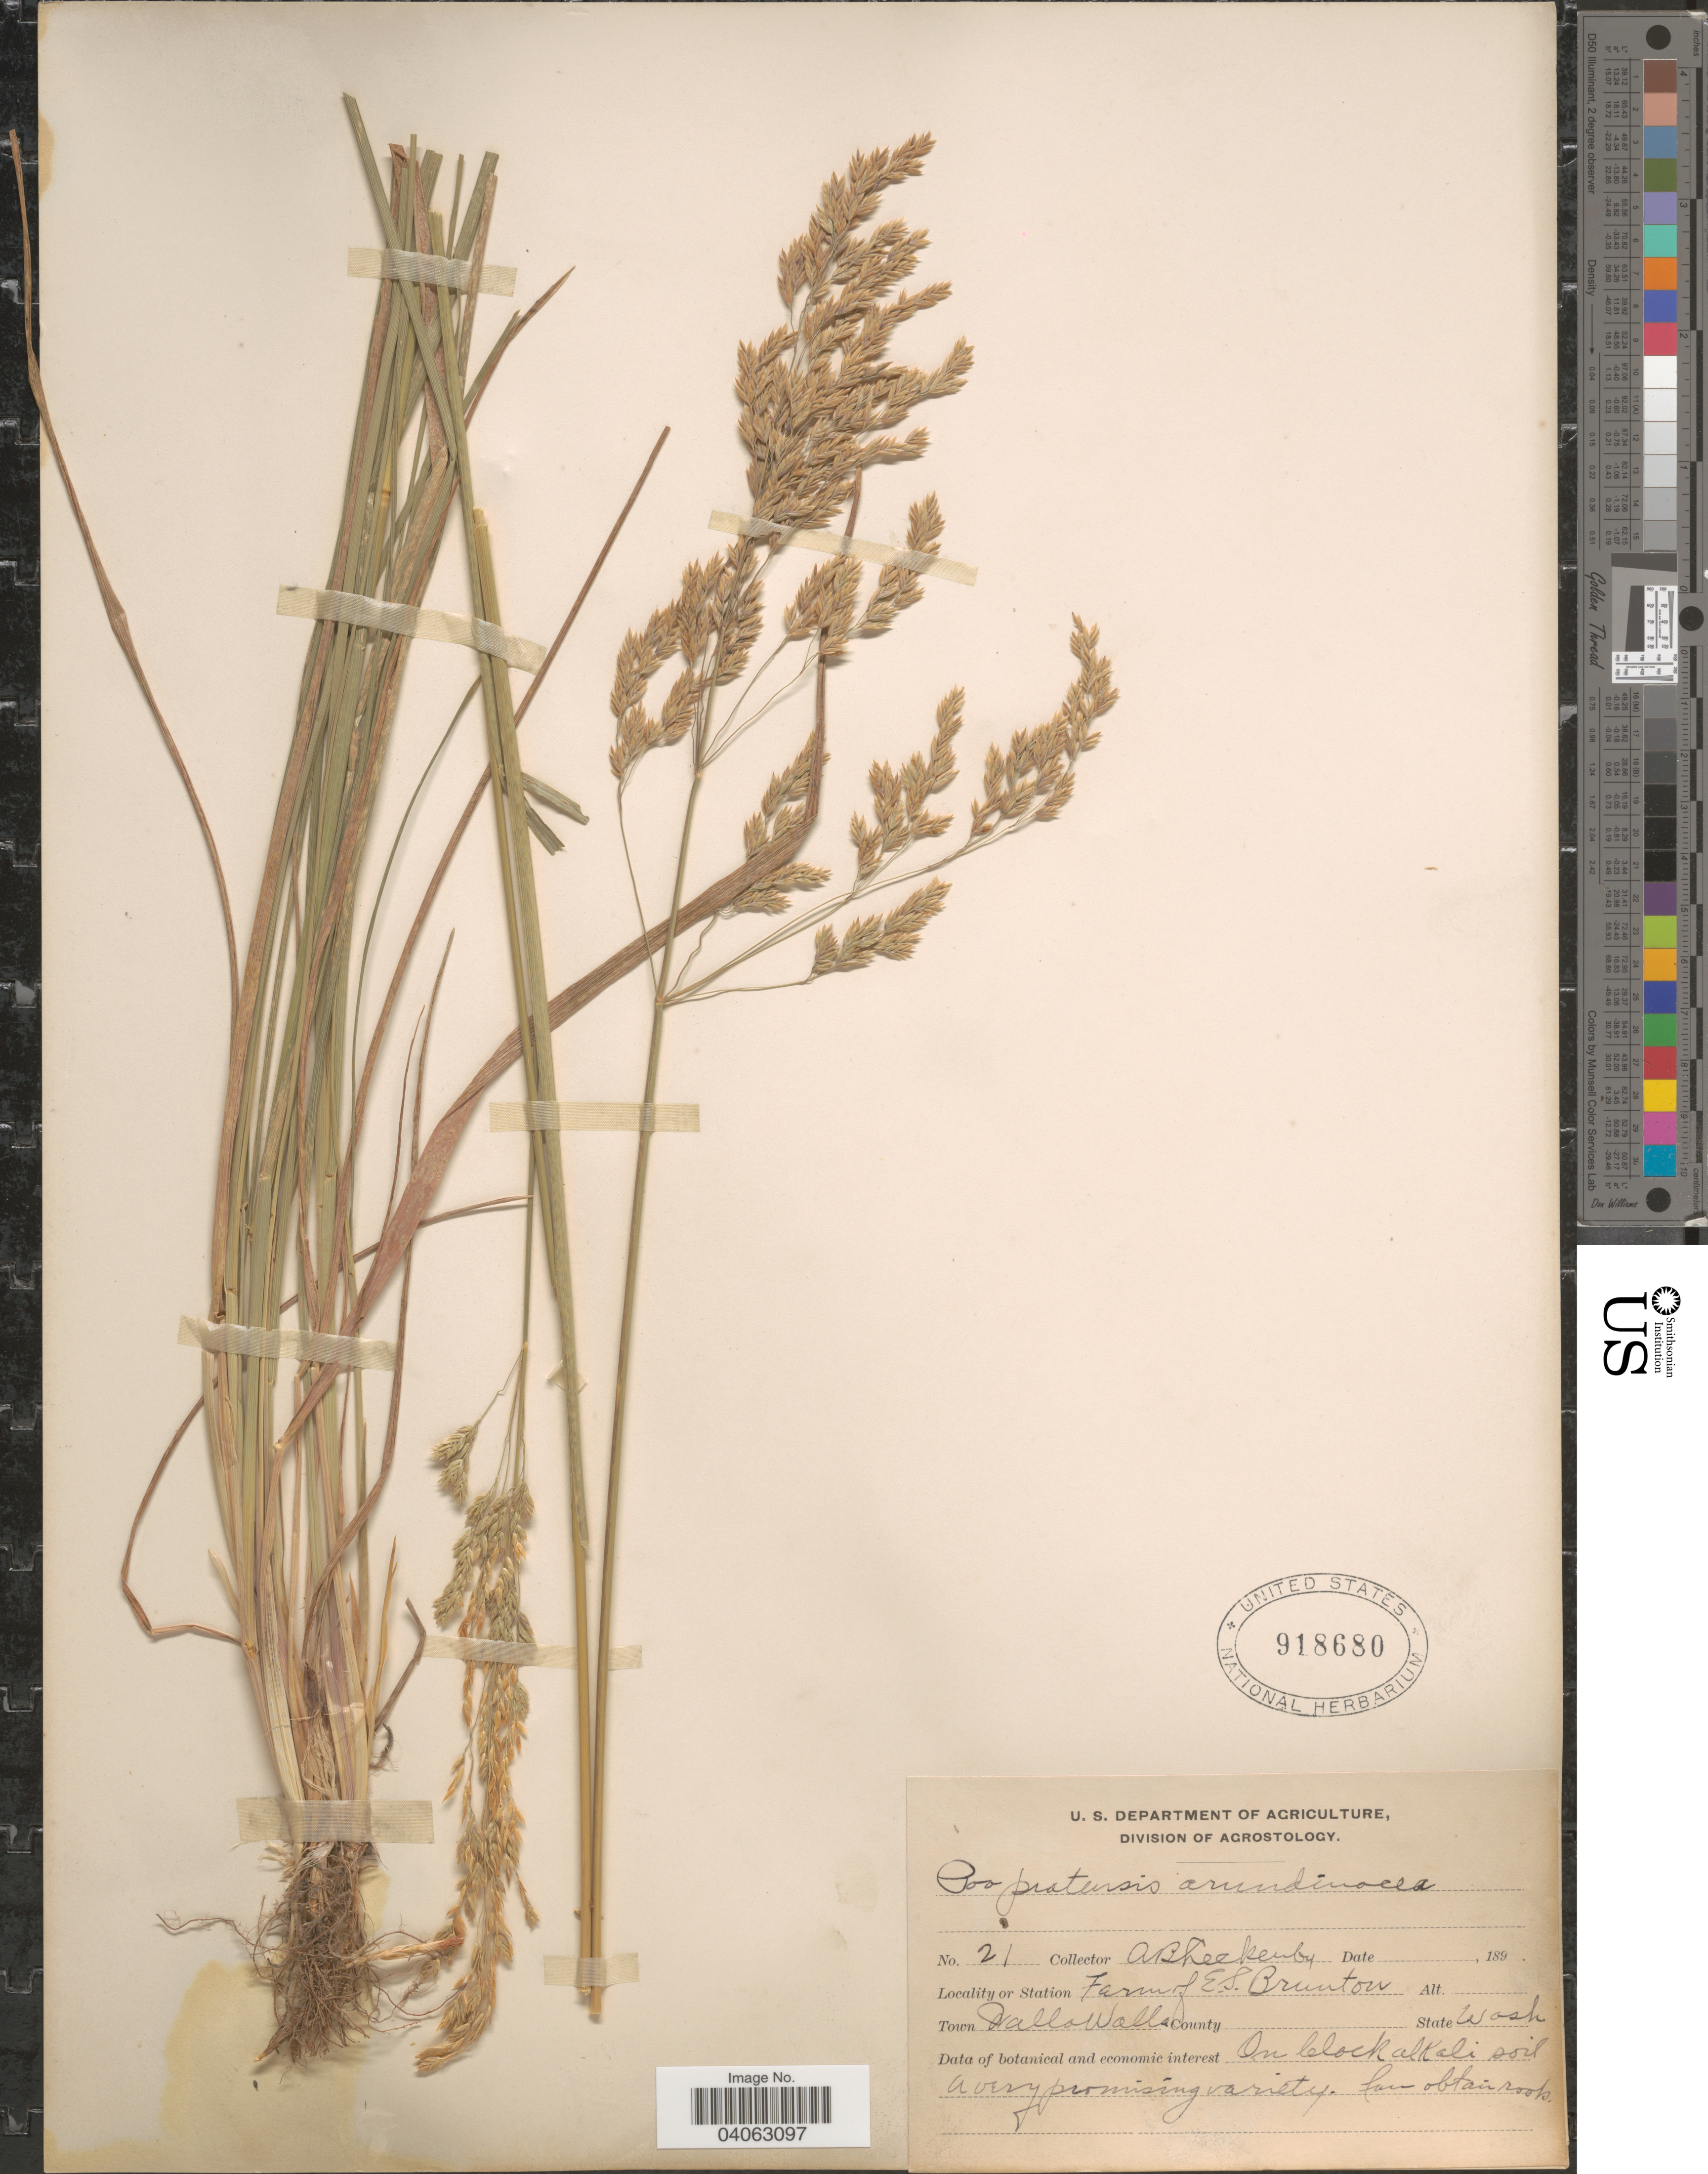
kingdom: Plantae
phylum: Tracheophyta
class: Liliopsida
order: Poales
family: Poaceae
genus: Poa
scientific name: Poa pratensis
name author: L.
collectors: A. Leckenby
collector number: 21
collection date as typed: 189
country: United States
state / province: Washington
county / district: Walla Walla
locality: Farm of E. S. Brunton. Town Walla Walla.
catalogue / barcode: US 918680